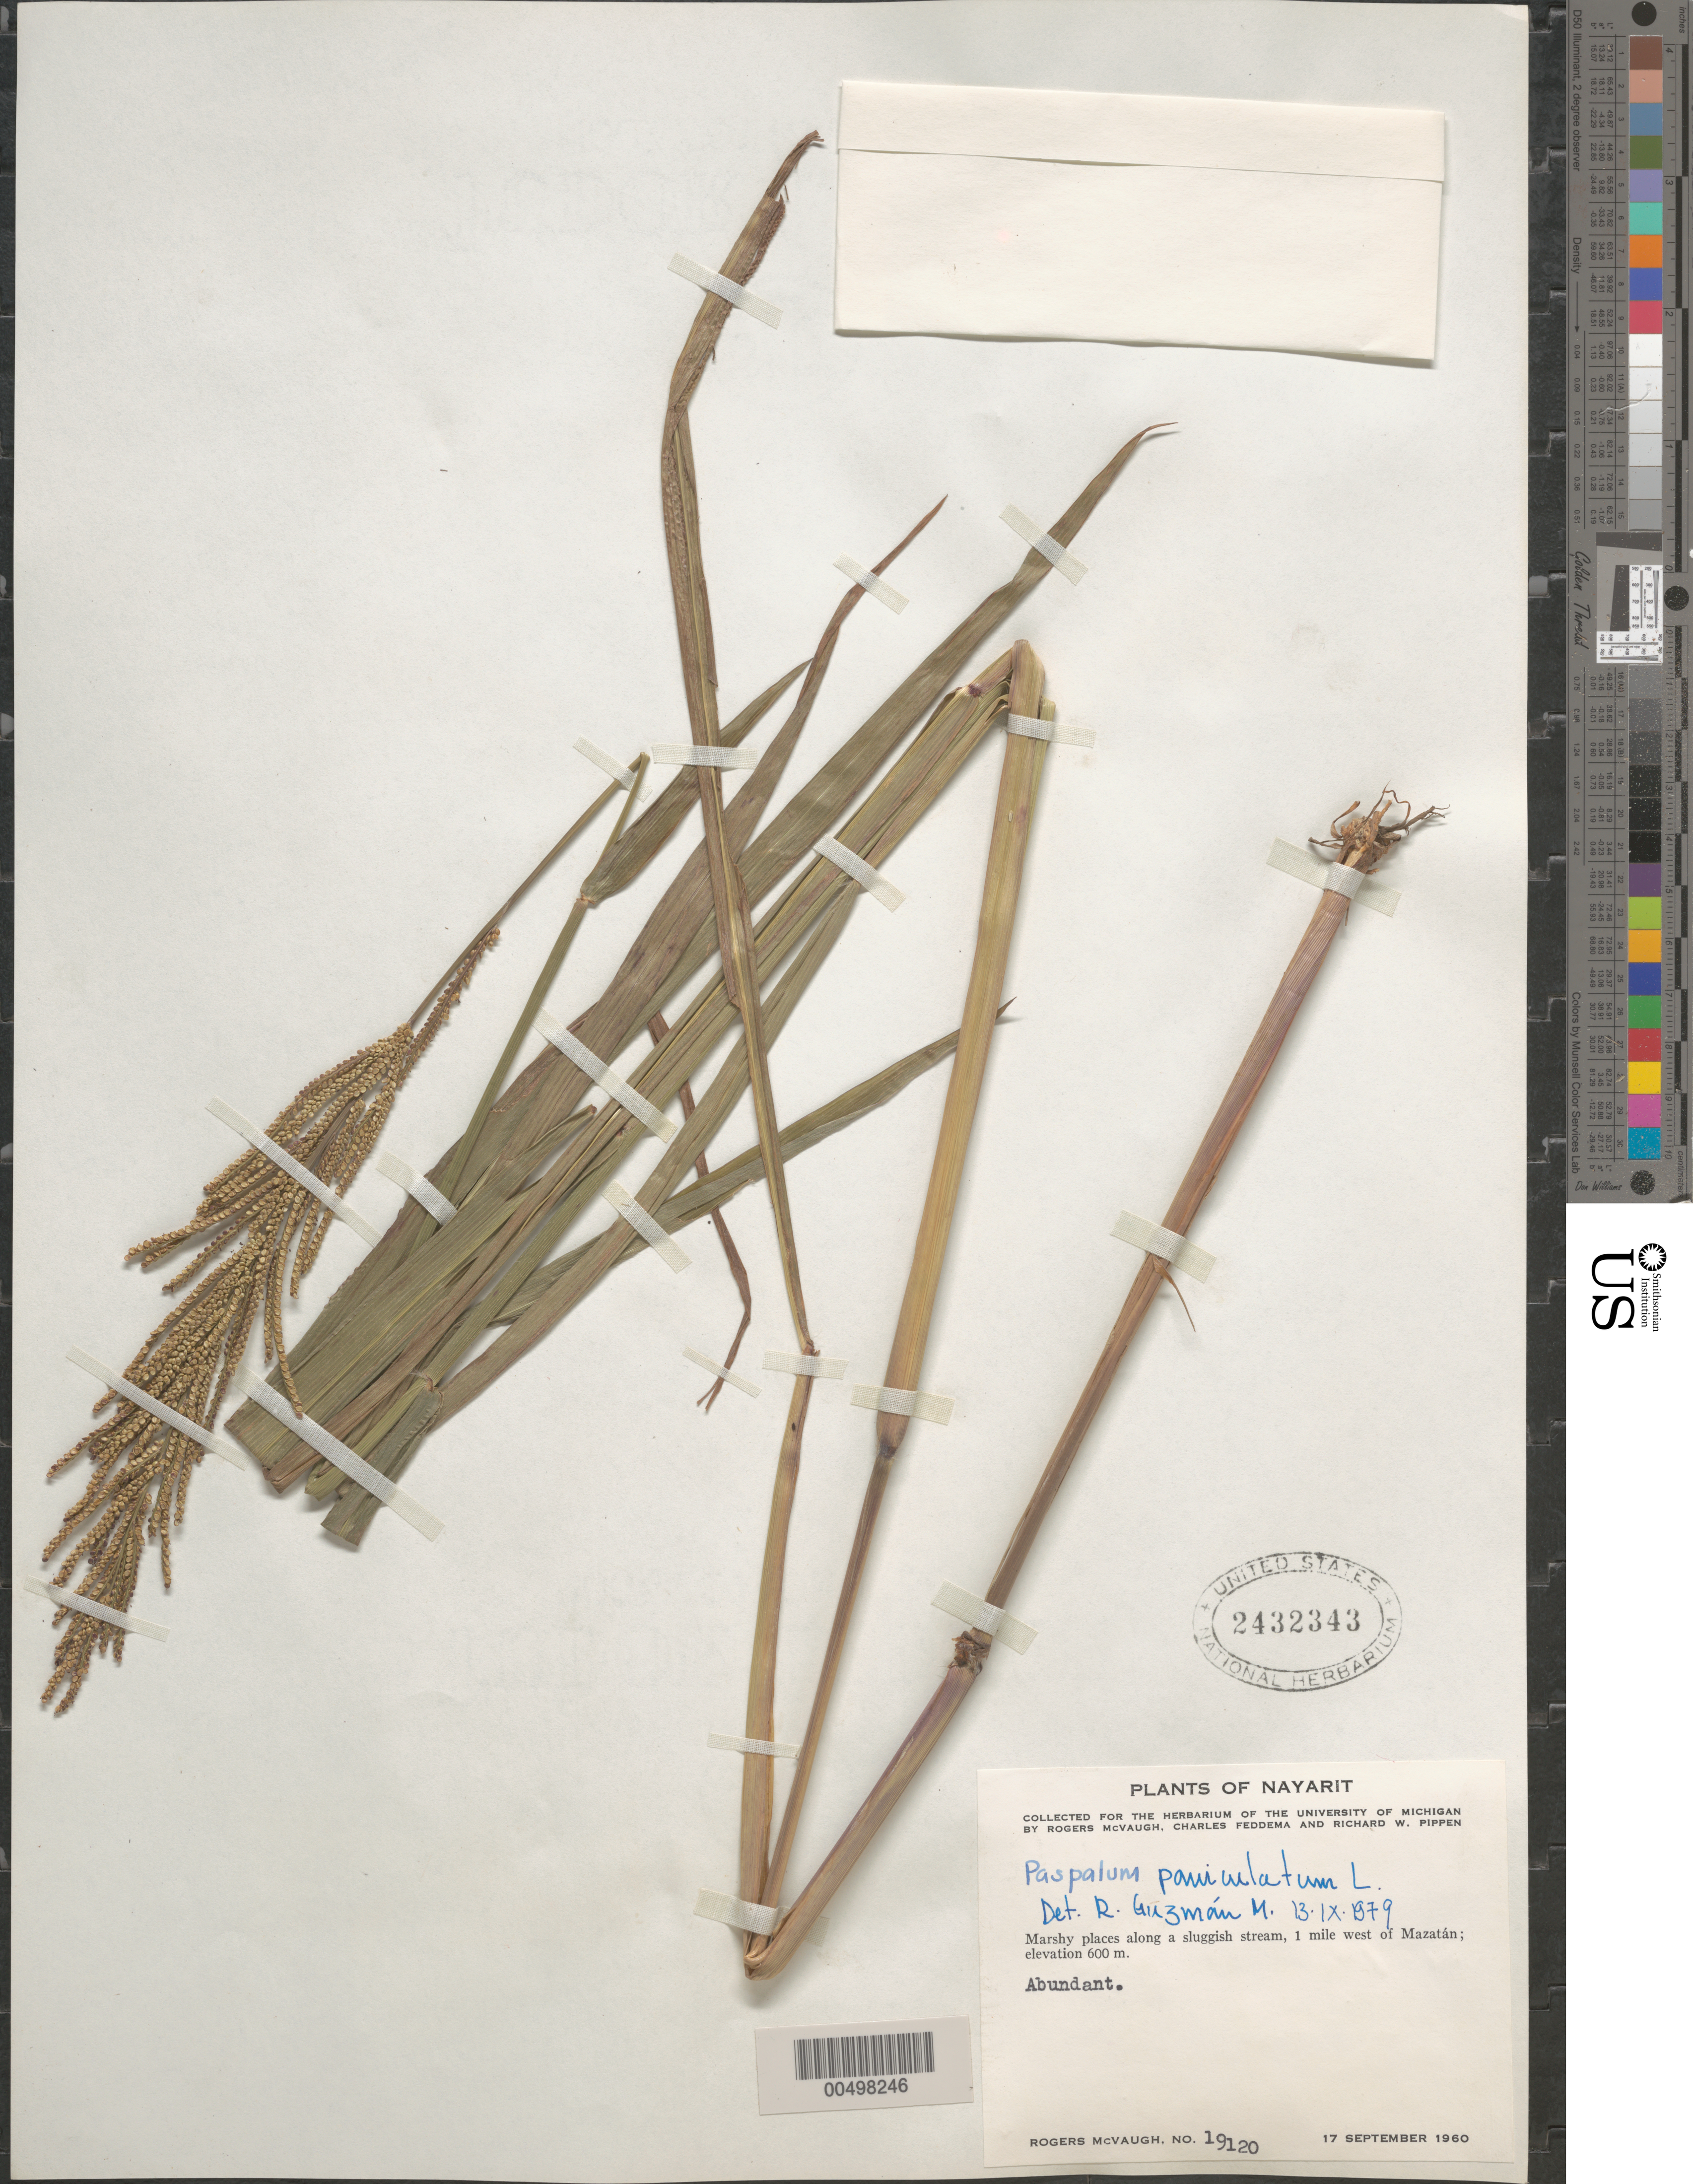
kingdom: Plantae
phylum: Tracheophyta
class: Liliopsida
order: Poales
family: Poaceae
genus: Paspalum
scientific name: Paspalum paniculatum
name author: L.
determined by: Guzm n-M., R.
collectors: R. McVaugh, C. Feddema & R. W. Pippen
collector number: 19120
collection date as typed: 17 Sep 1960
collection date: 1960-09-17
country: Mexico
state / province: Nayarit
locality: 1 mi W of Mazatlán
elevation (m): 600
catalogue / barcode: US 2432343